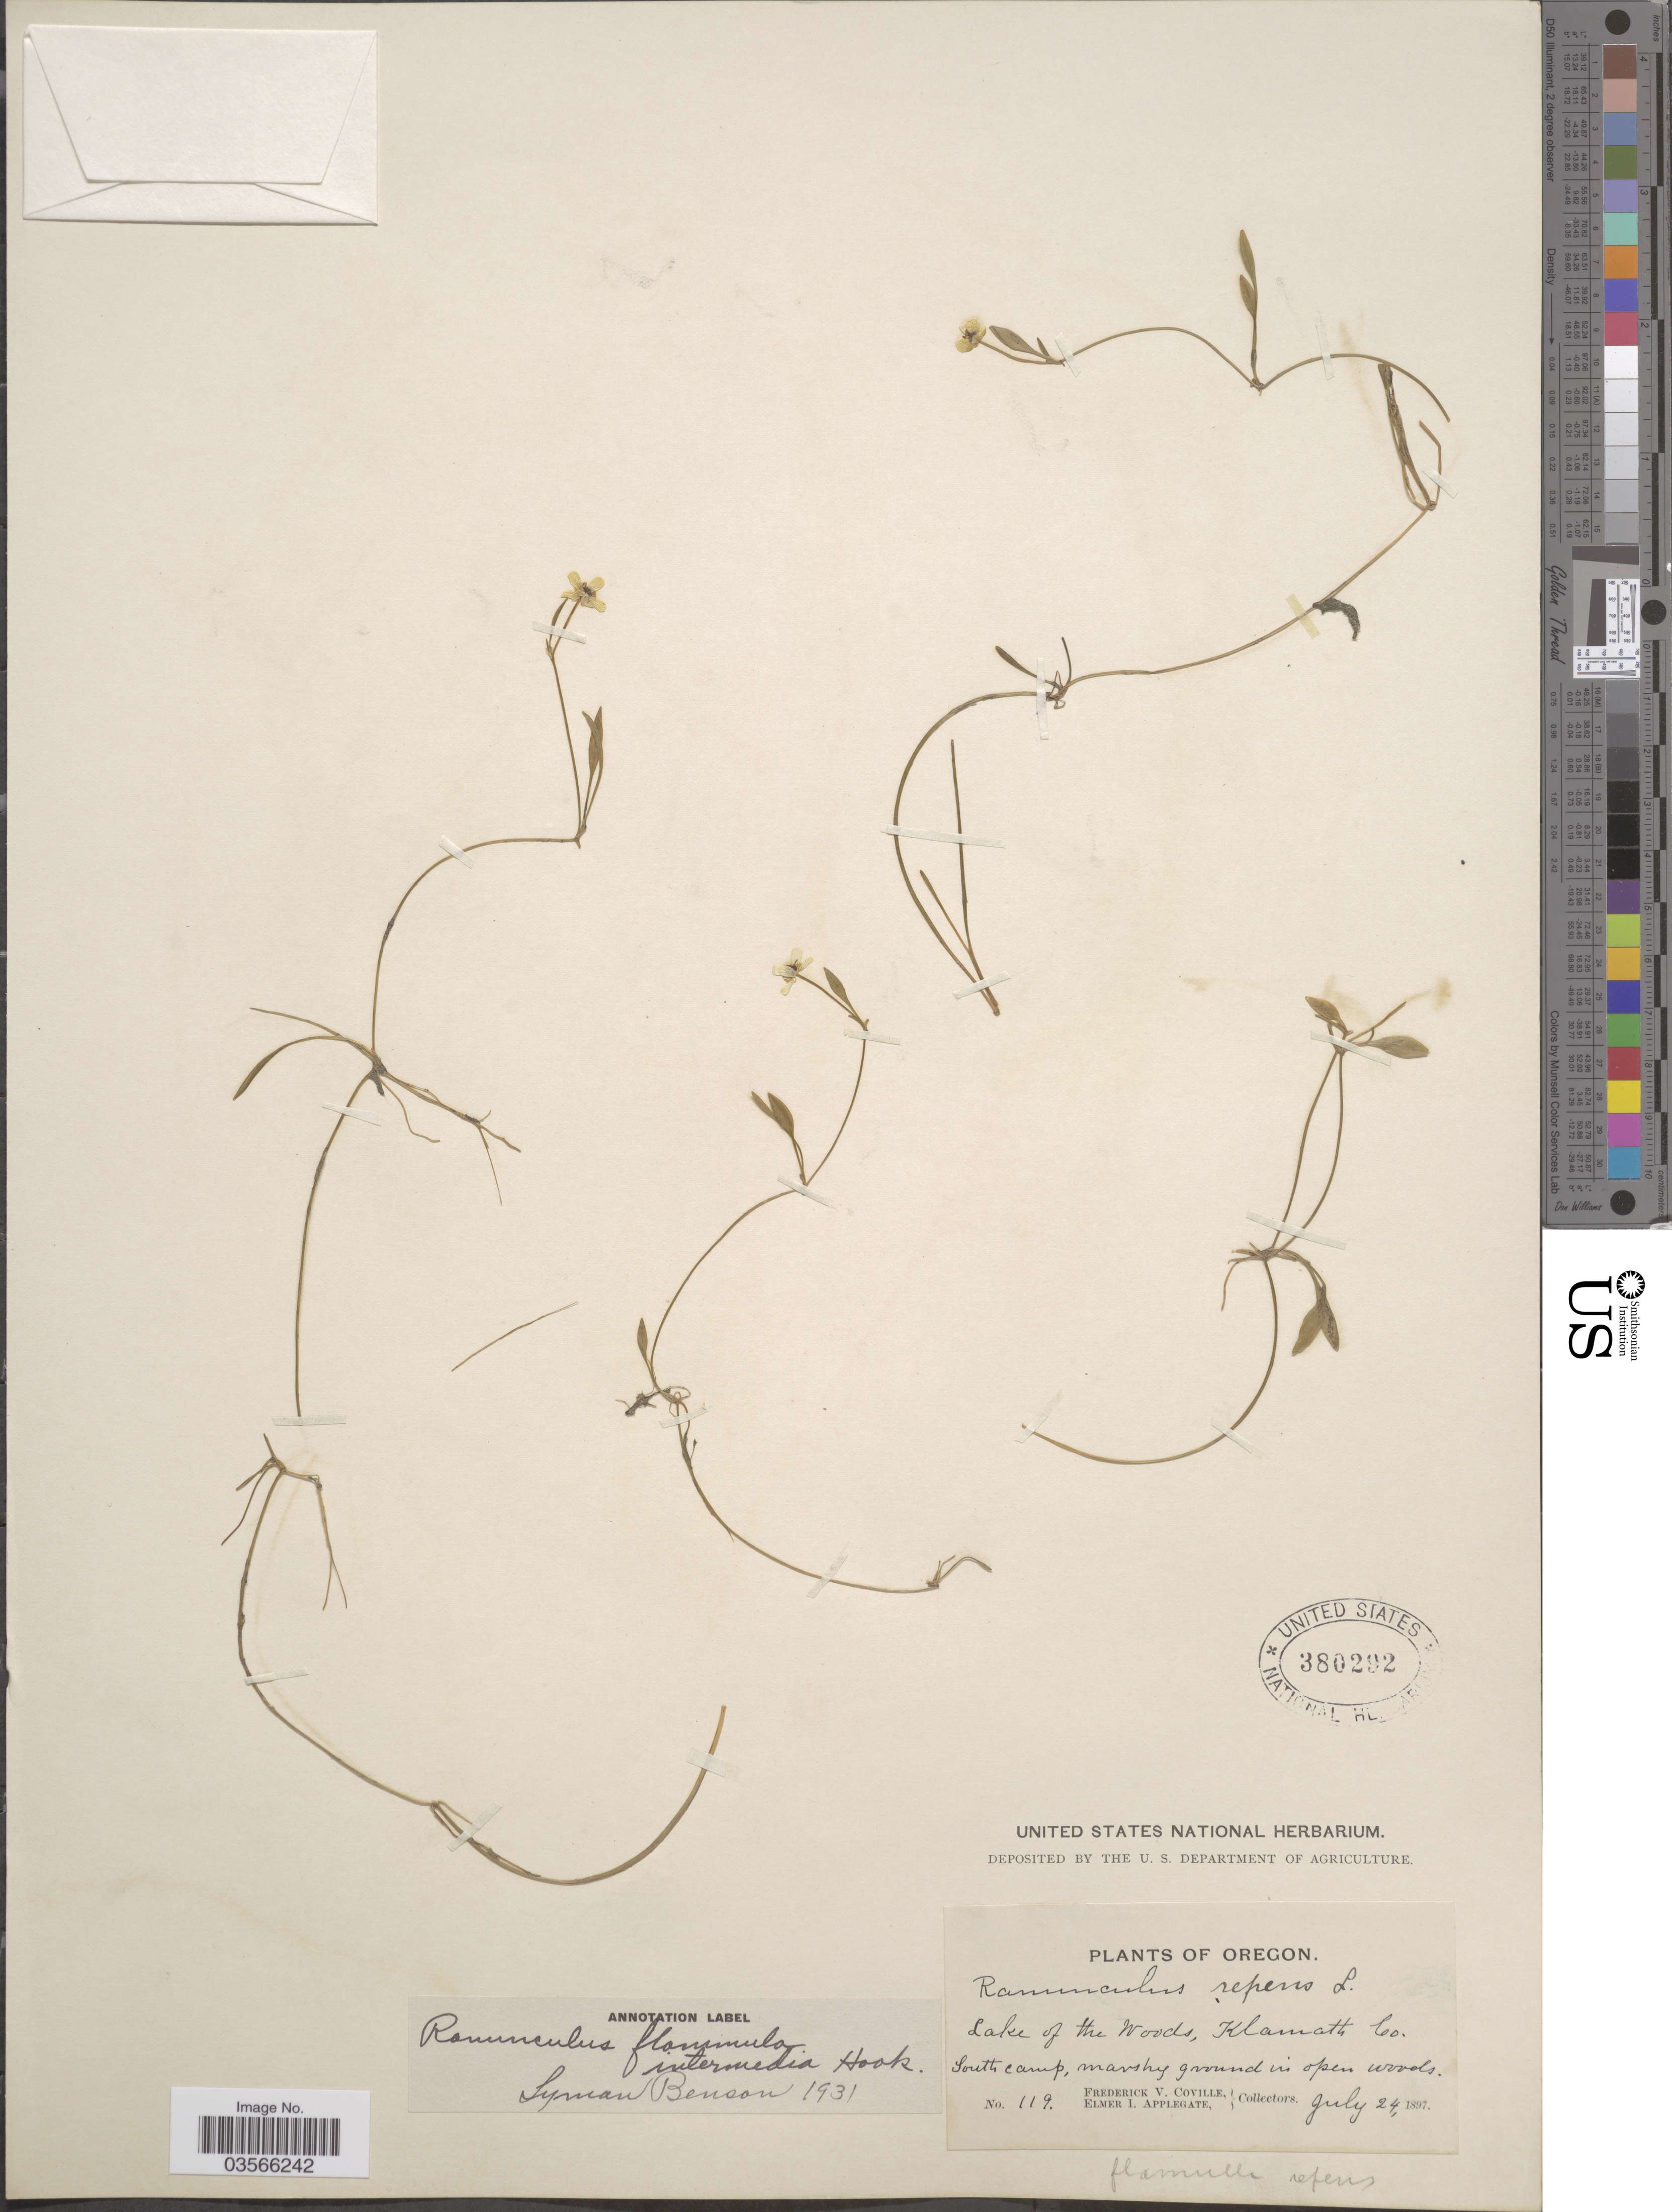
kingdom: Plantae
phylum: Tracheophyta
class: Magnoliopsida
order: Ranunculales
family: Ranunculaceae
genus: Ranunculus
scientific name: Ranunculus flammula var. ovalis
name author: (J.M. Bigelow) L.D. Benson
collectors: F. V. Coville & E. I. Applegate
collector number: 119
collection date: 1897-07-24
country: United States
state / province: Oregon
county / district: Klamath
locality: Lake of the Woods, Klamath Co. South camp.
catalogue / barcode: US 380292